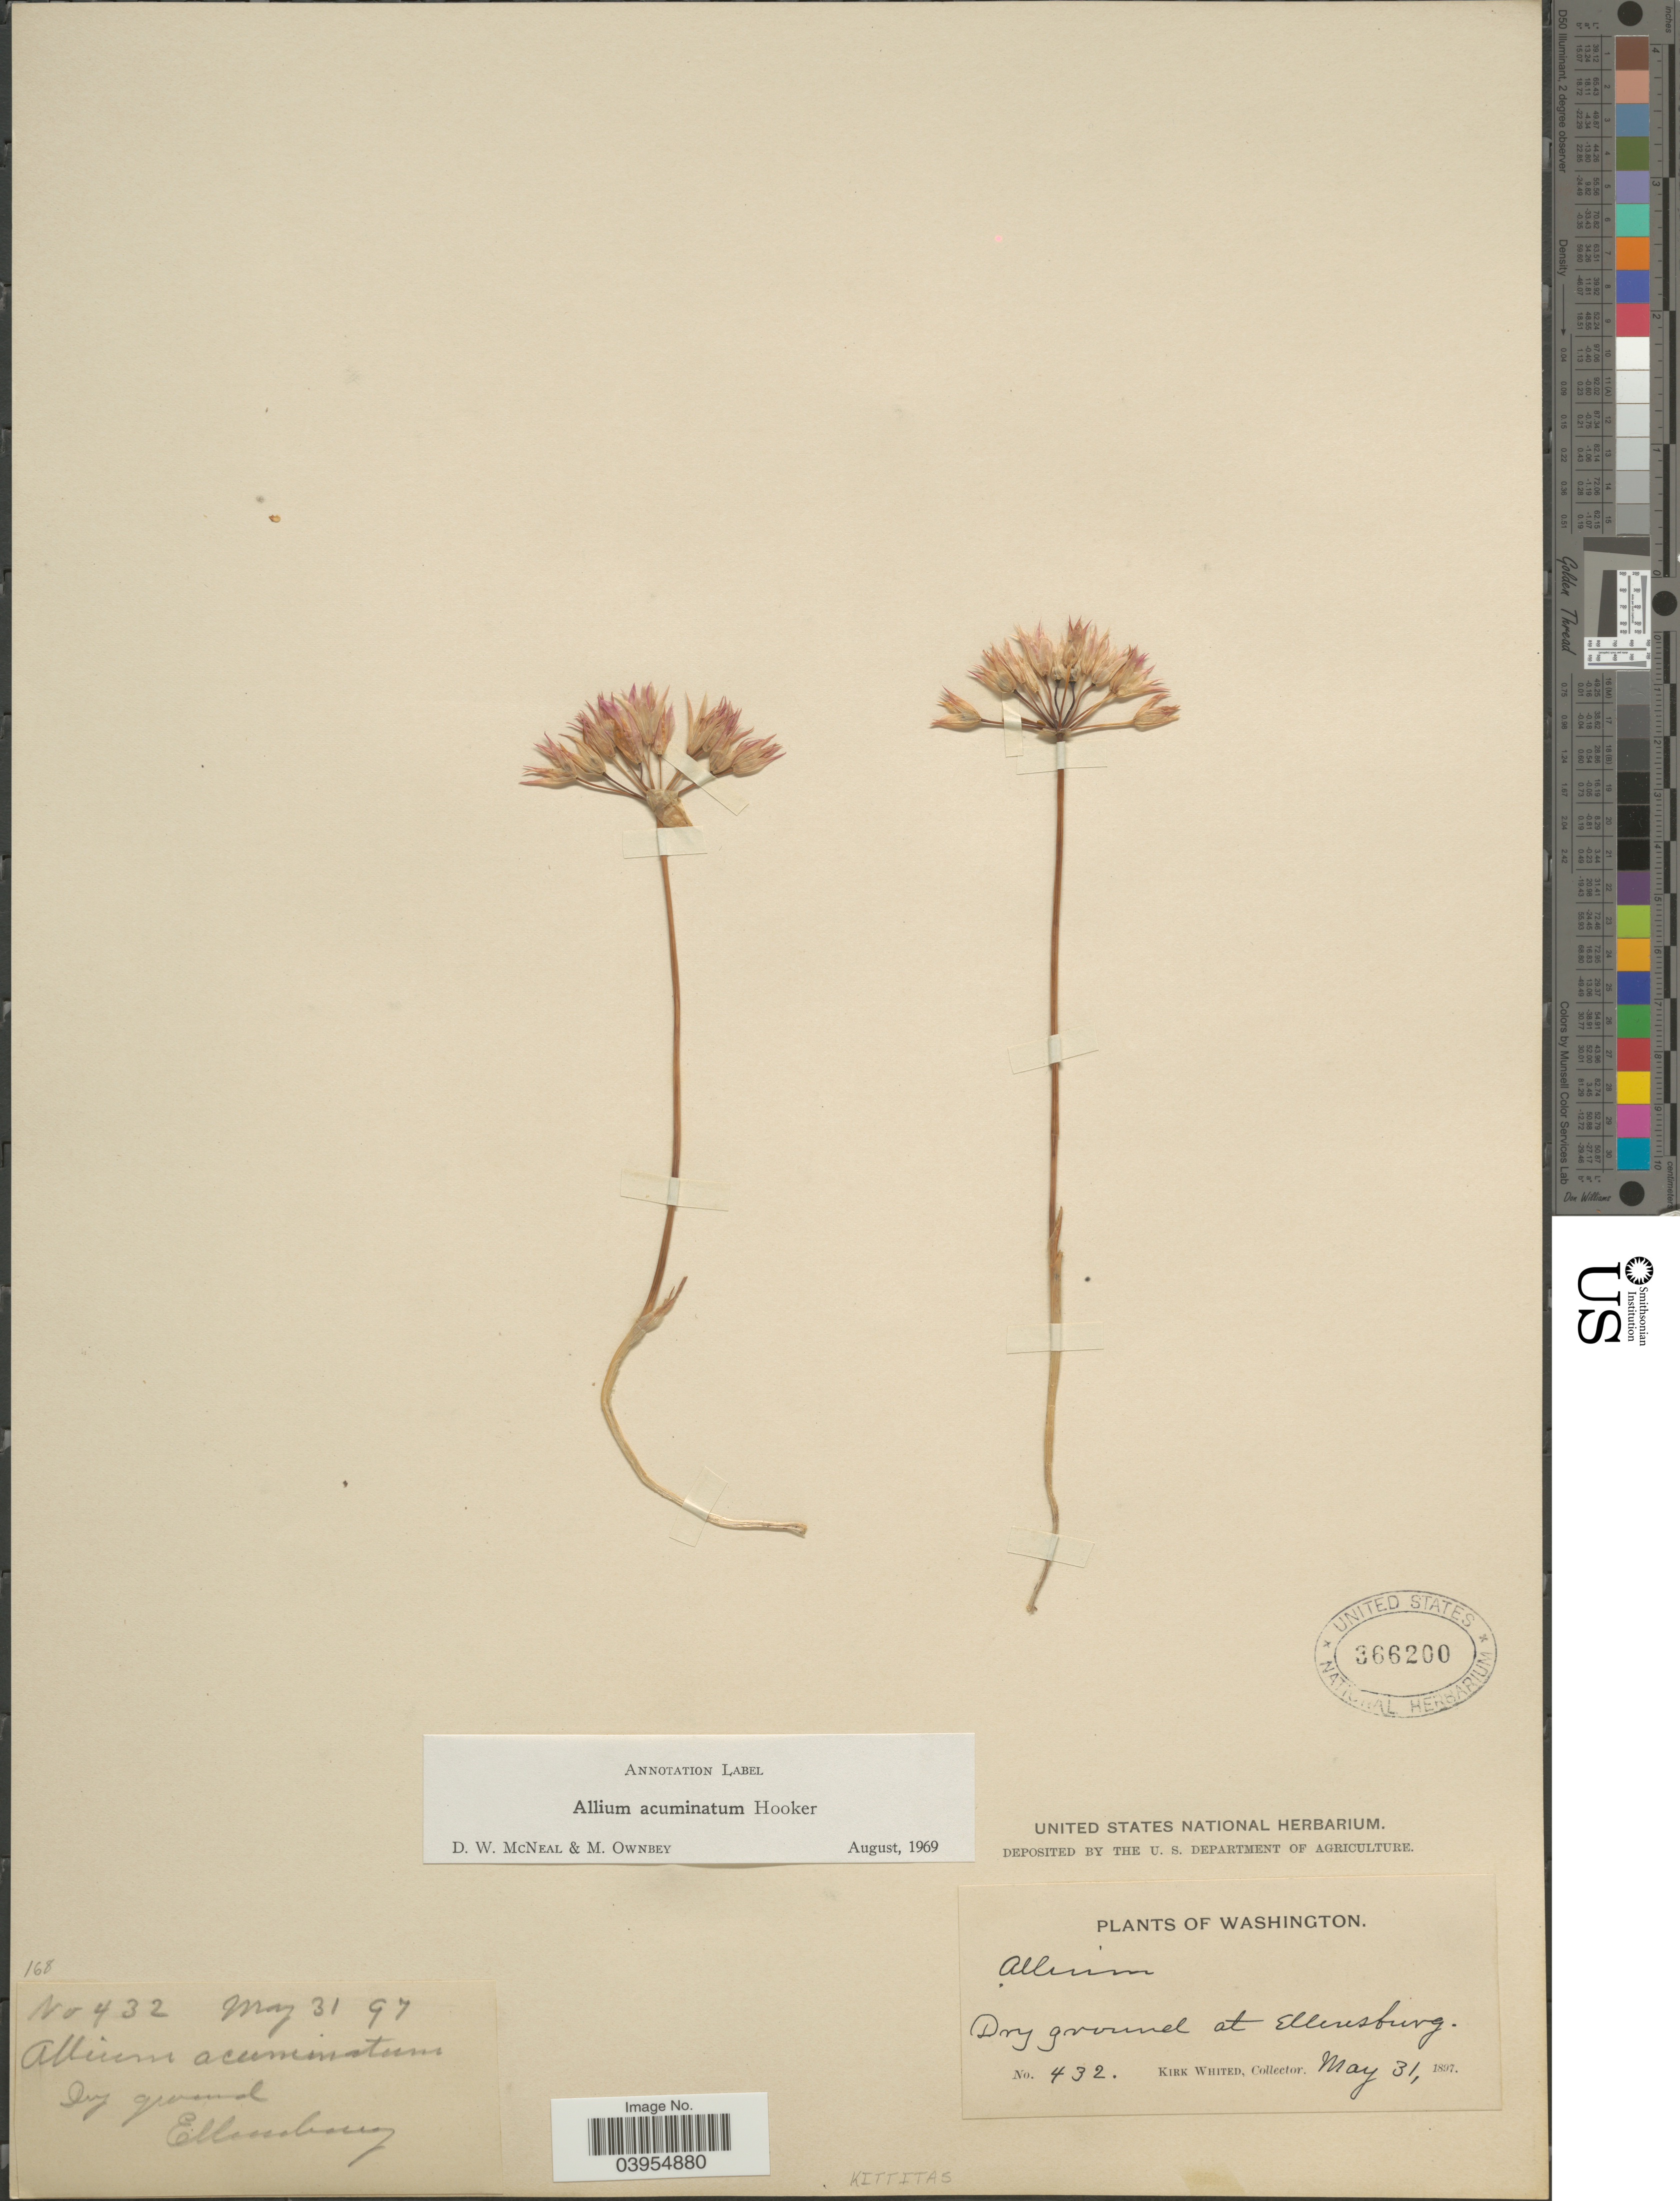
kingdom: Plantae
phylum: Tracheophyta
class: Liliopsida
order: Asparagales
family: Amaryllidaceae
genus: Allium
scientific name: Allium acuminatum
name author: Hook.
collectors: K. Whited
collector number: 432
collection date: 1897-05-31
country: United States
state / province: Washington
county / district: Kittitas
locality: Dry ground at Ellensburg. Kittitas.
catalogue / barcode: US 366200